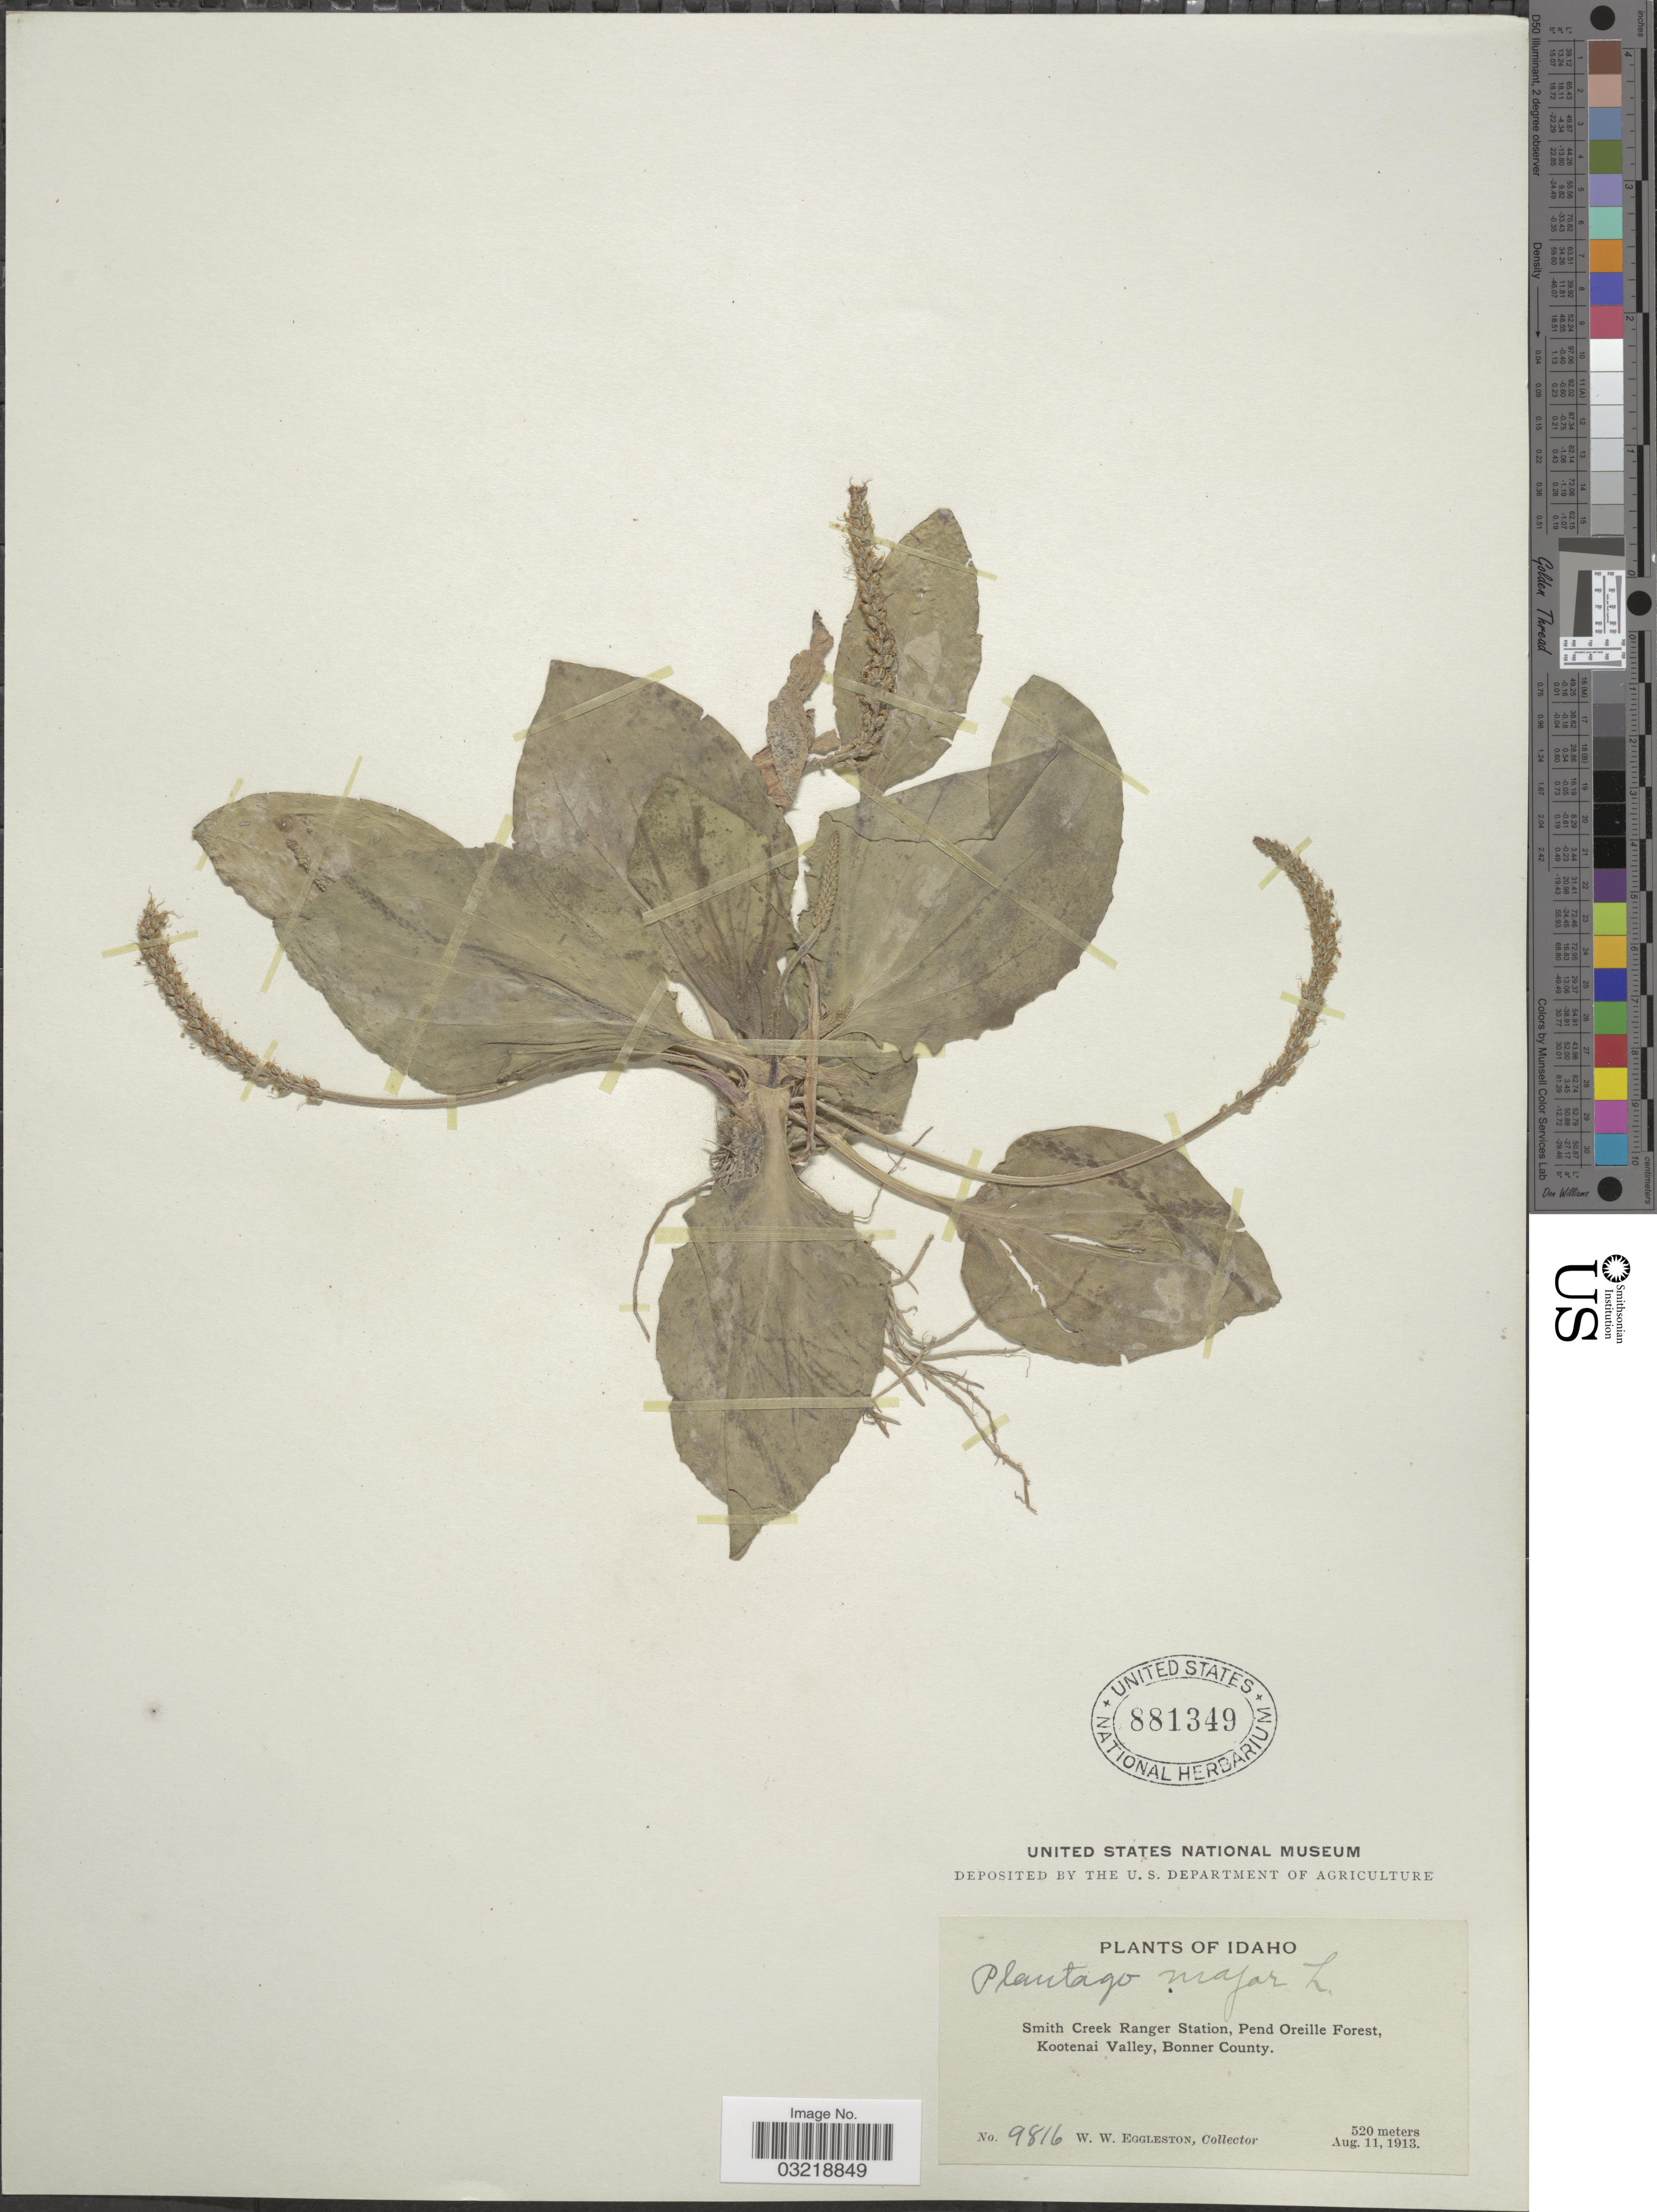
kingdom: Plantae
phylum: Tracheophyta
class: Magnoliopsida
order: Lamiales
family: Plantaginaceae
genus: Plantago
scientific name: Plantago major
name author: L.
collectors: W. W. Eggleston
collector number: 9816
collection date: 1913-08-11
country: United States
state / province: Idaho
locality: Smith Creek Ranger Station, Pend Oreille Forest, Kootenai Valley, Bonner County.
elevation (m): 520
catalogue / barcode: US 881349